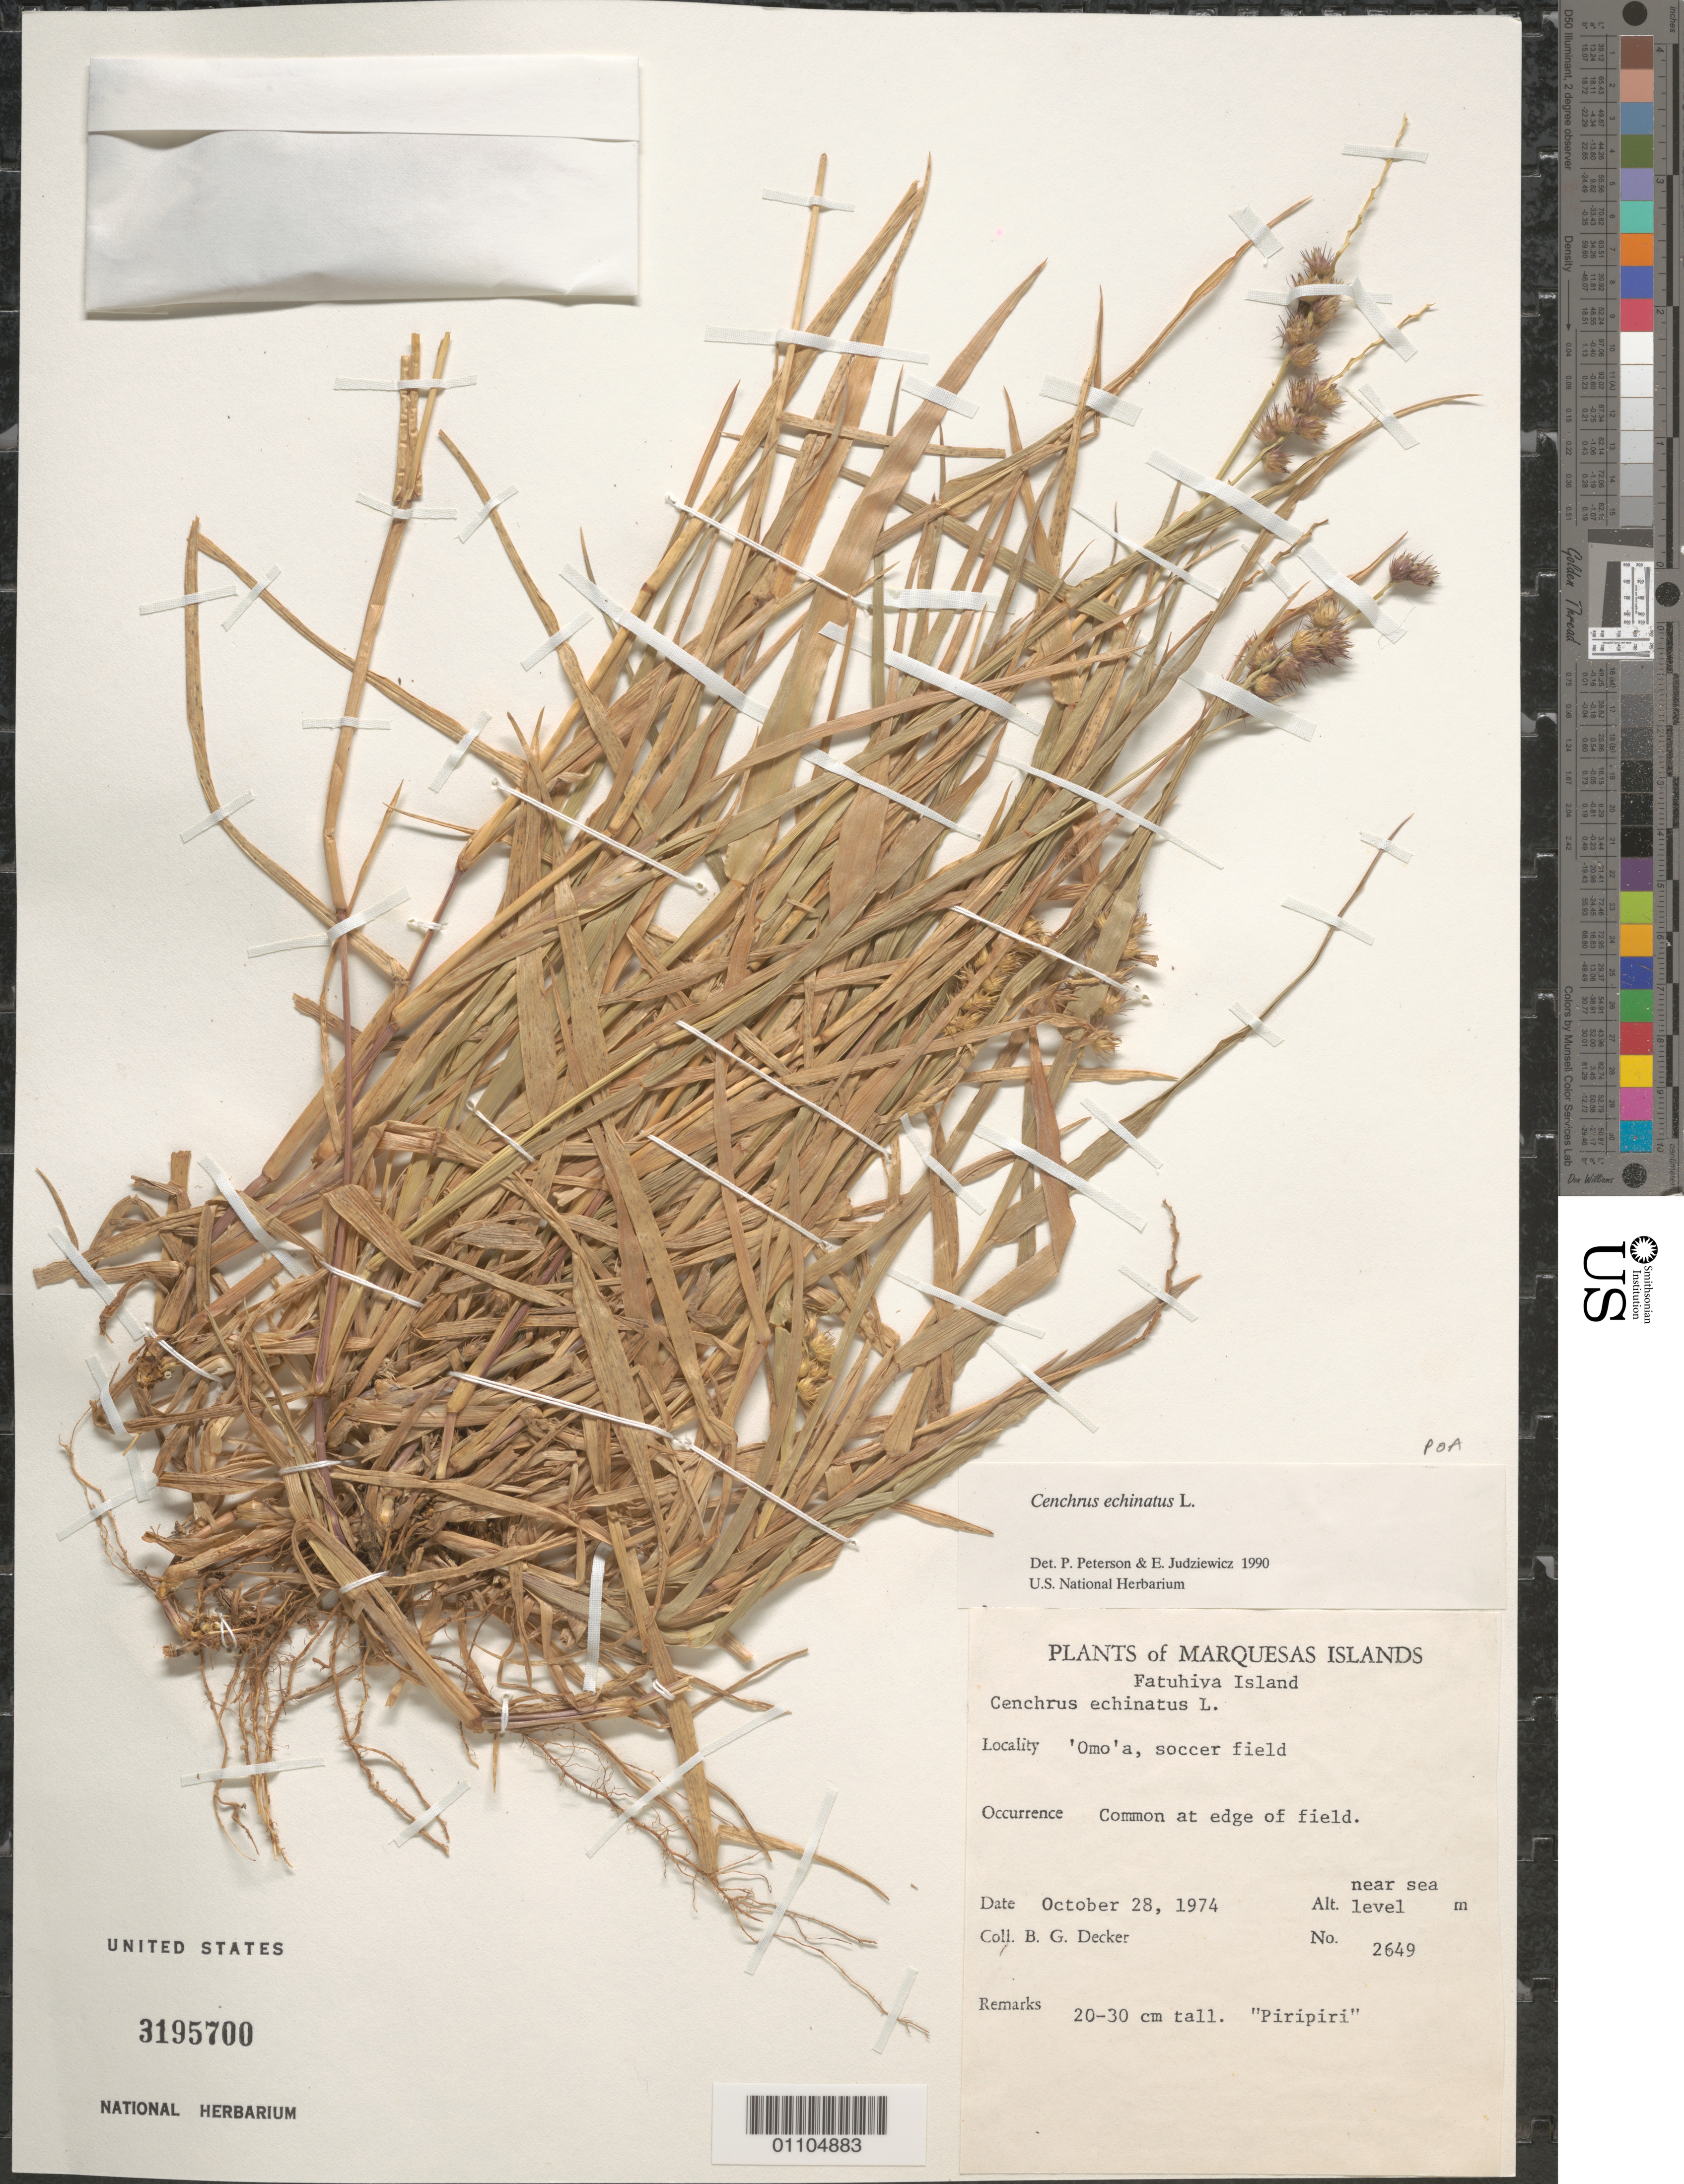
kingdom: Plantae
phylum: Tracheophyta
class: Liliopsida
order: Poales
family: Poaceae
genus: Cenchrus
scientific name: Cenchrus echinatus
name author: L.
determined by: Peterson, P. M.; Judziewicz, E. J.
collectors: B. G. Decker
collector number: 2649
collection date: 1974-10-28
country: French Polynesia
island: Fatu Hiva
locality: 'Omo'a, soccer field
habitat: Common at edge of field; near sea level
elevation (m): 0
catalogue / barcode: US 3195700